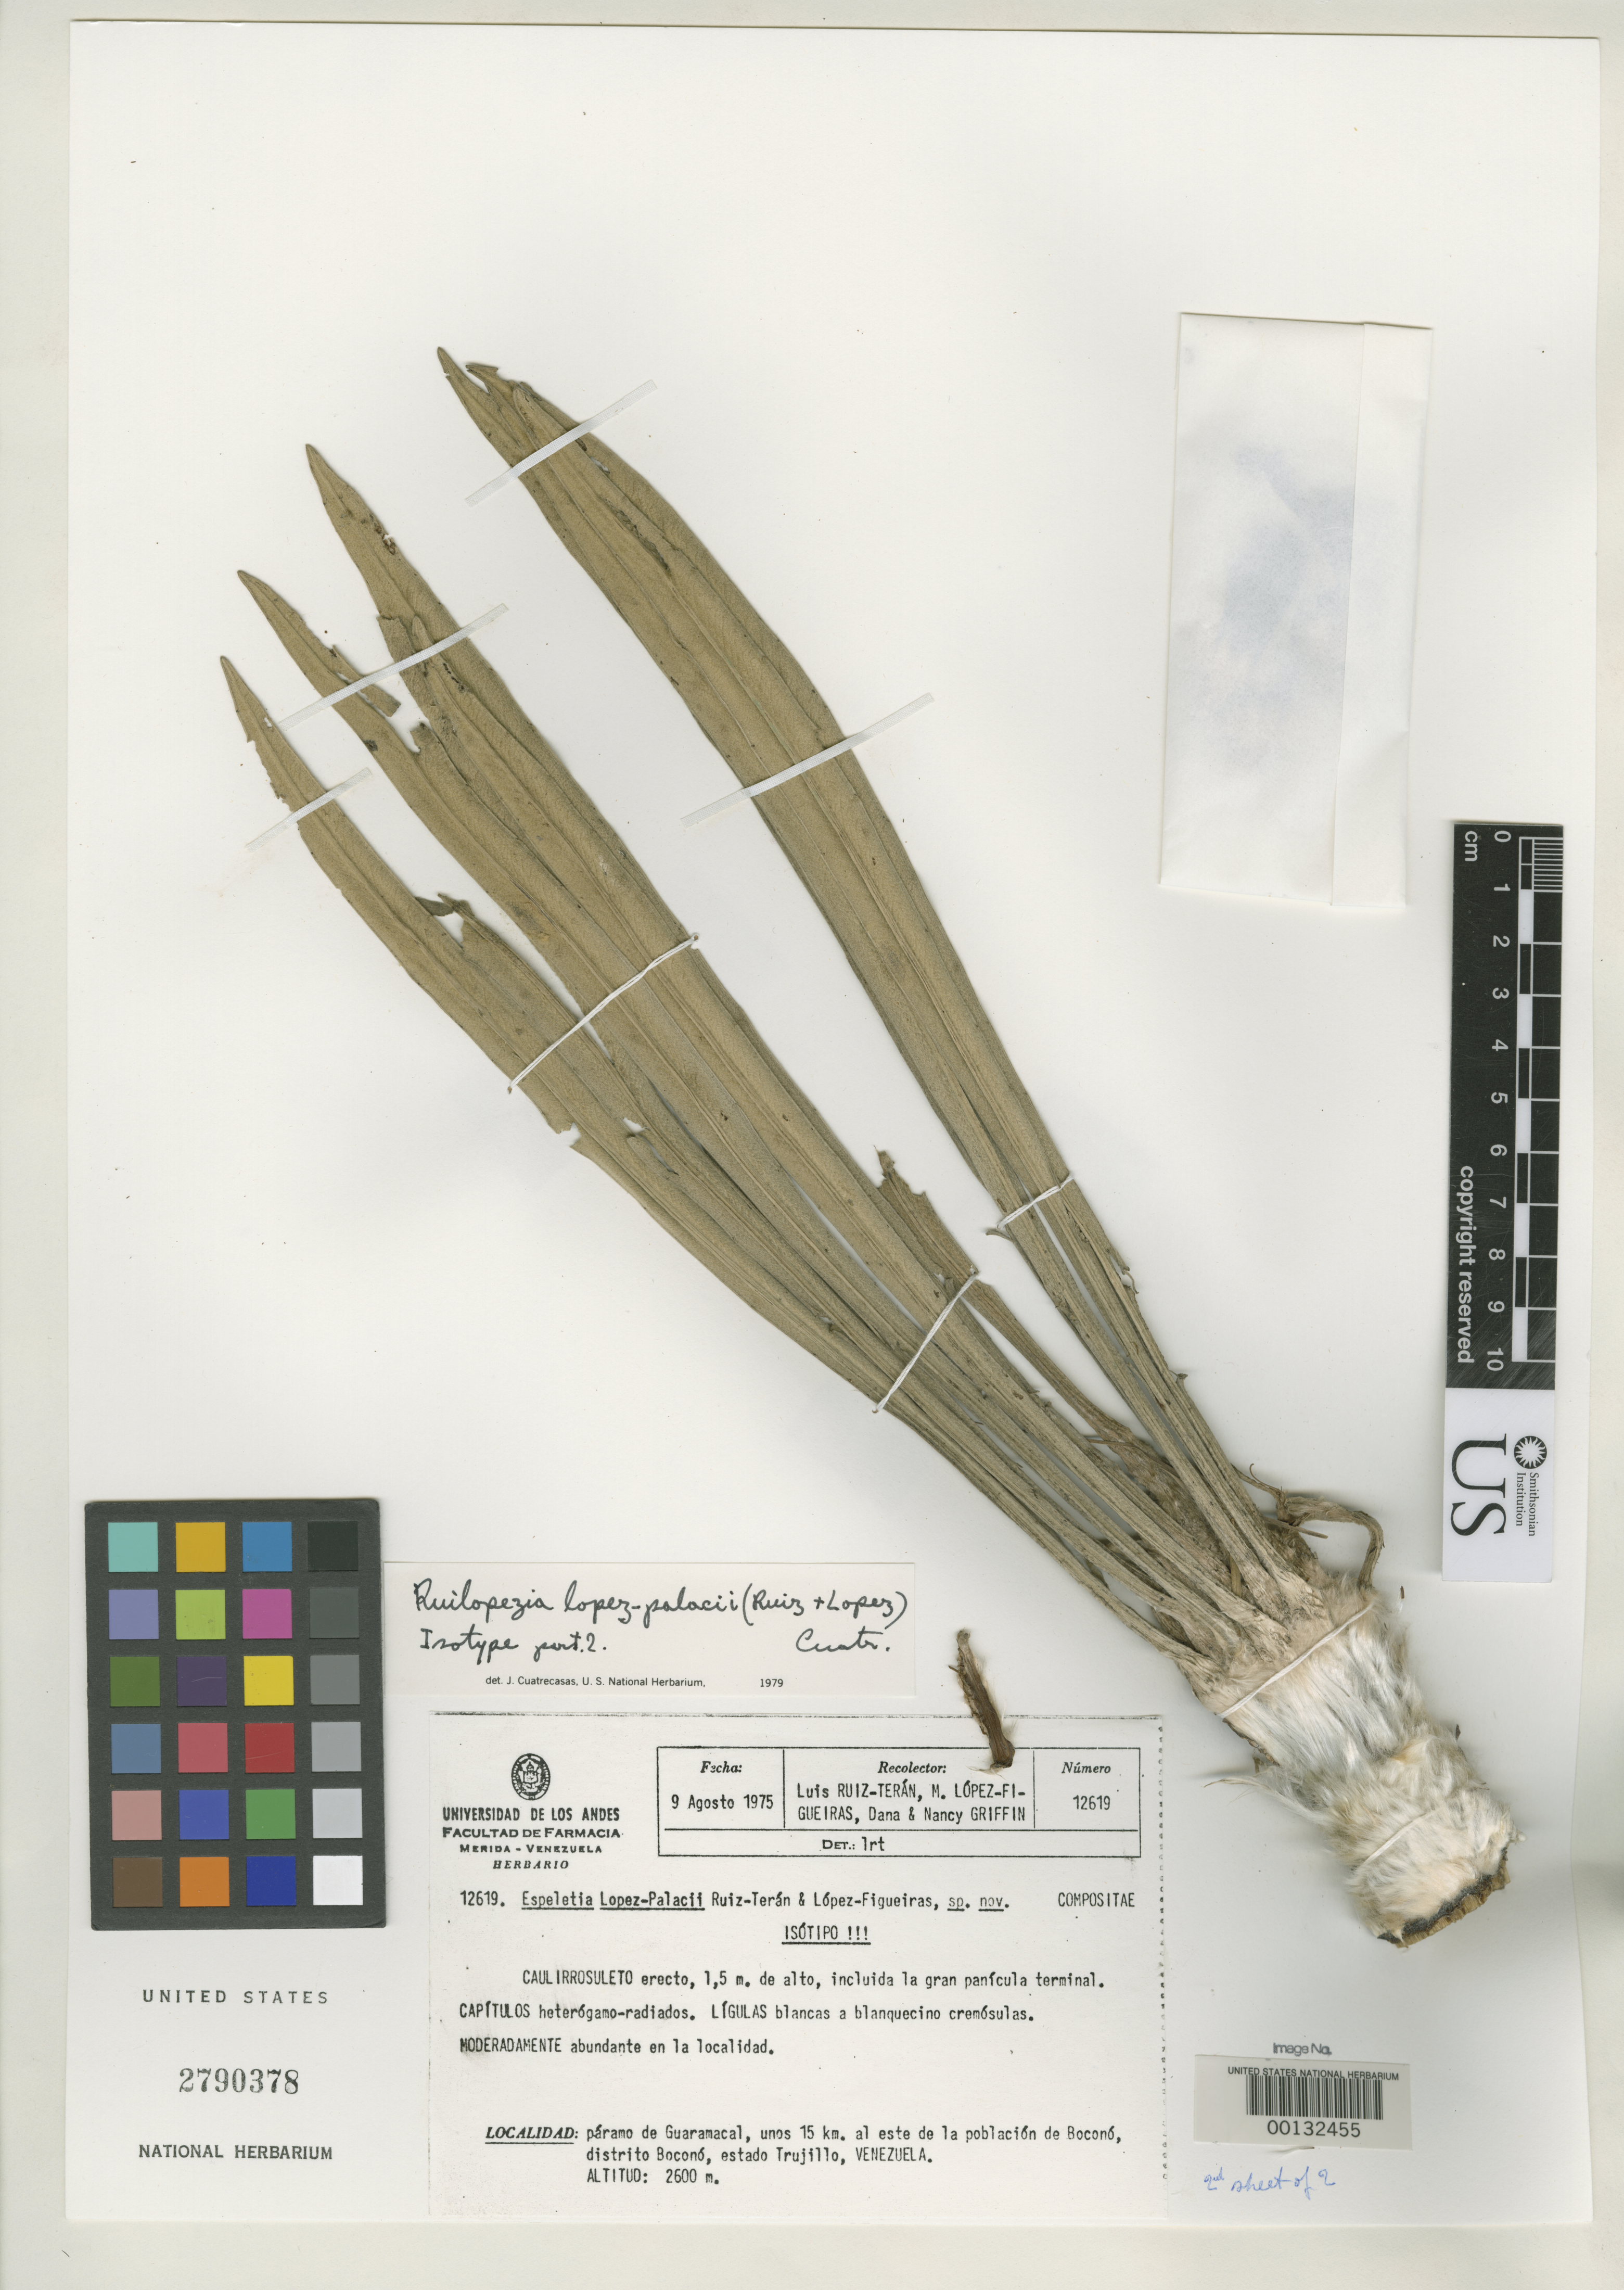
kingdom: Plantae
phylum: Tracheophyta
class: Magnoliopsida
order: Asterales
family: Asteraceae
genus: Espeletia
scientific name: Espeletia lopez-palacii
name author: Ruíz-Terán & López Fig.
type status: Isotype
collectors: L. E. Ruíz-Terán, M. López Figueiras, D. Griffin & N. Griffin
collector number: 12619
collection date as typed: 09 Aug 1975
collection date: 1975-08-09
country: Venezuela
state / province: Trujillo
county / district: Boconó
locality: Páramo de Guaramacal, 15 km E de la poblacion de Boconó [Páramo de Guaramacal, 15 km E of the village of Boconó]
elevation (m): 2600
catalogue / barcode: US 2790378